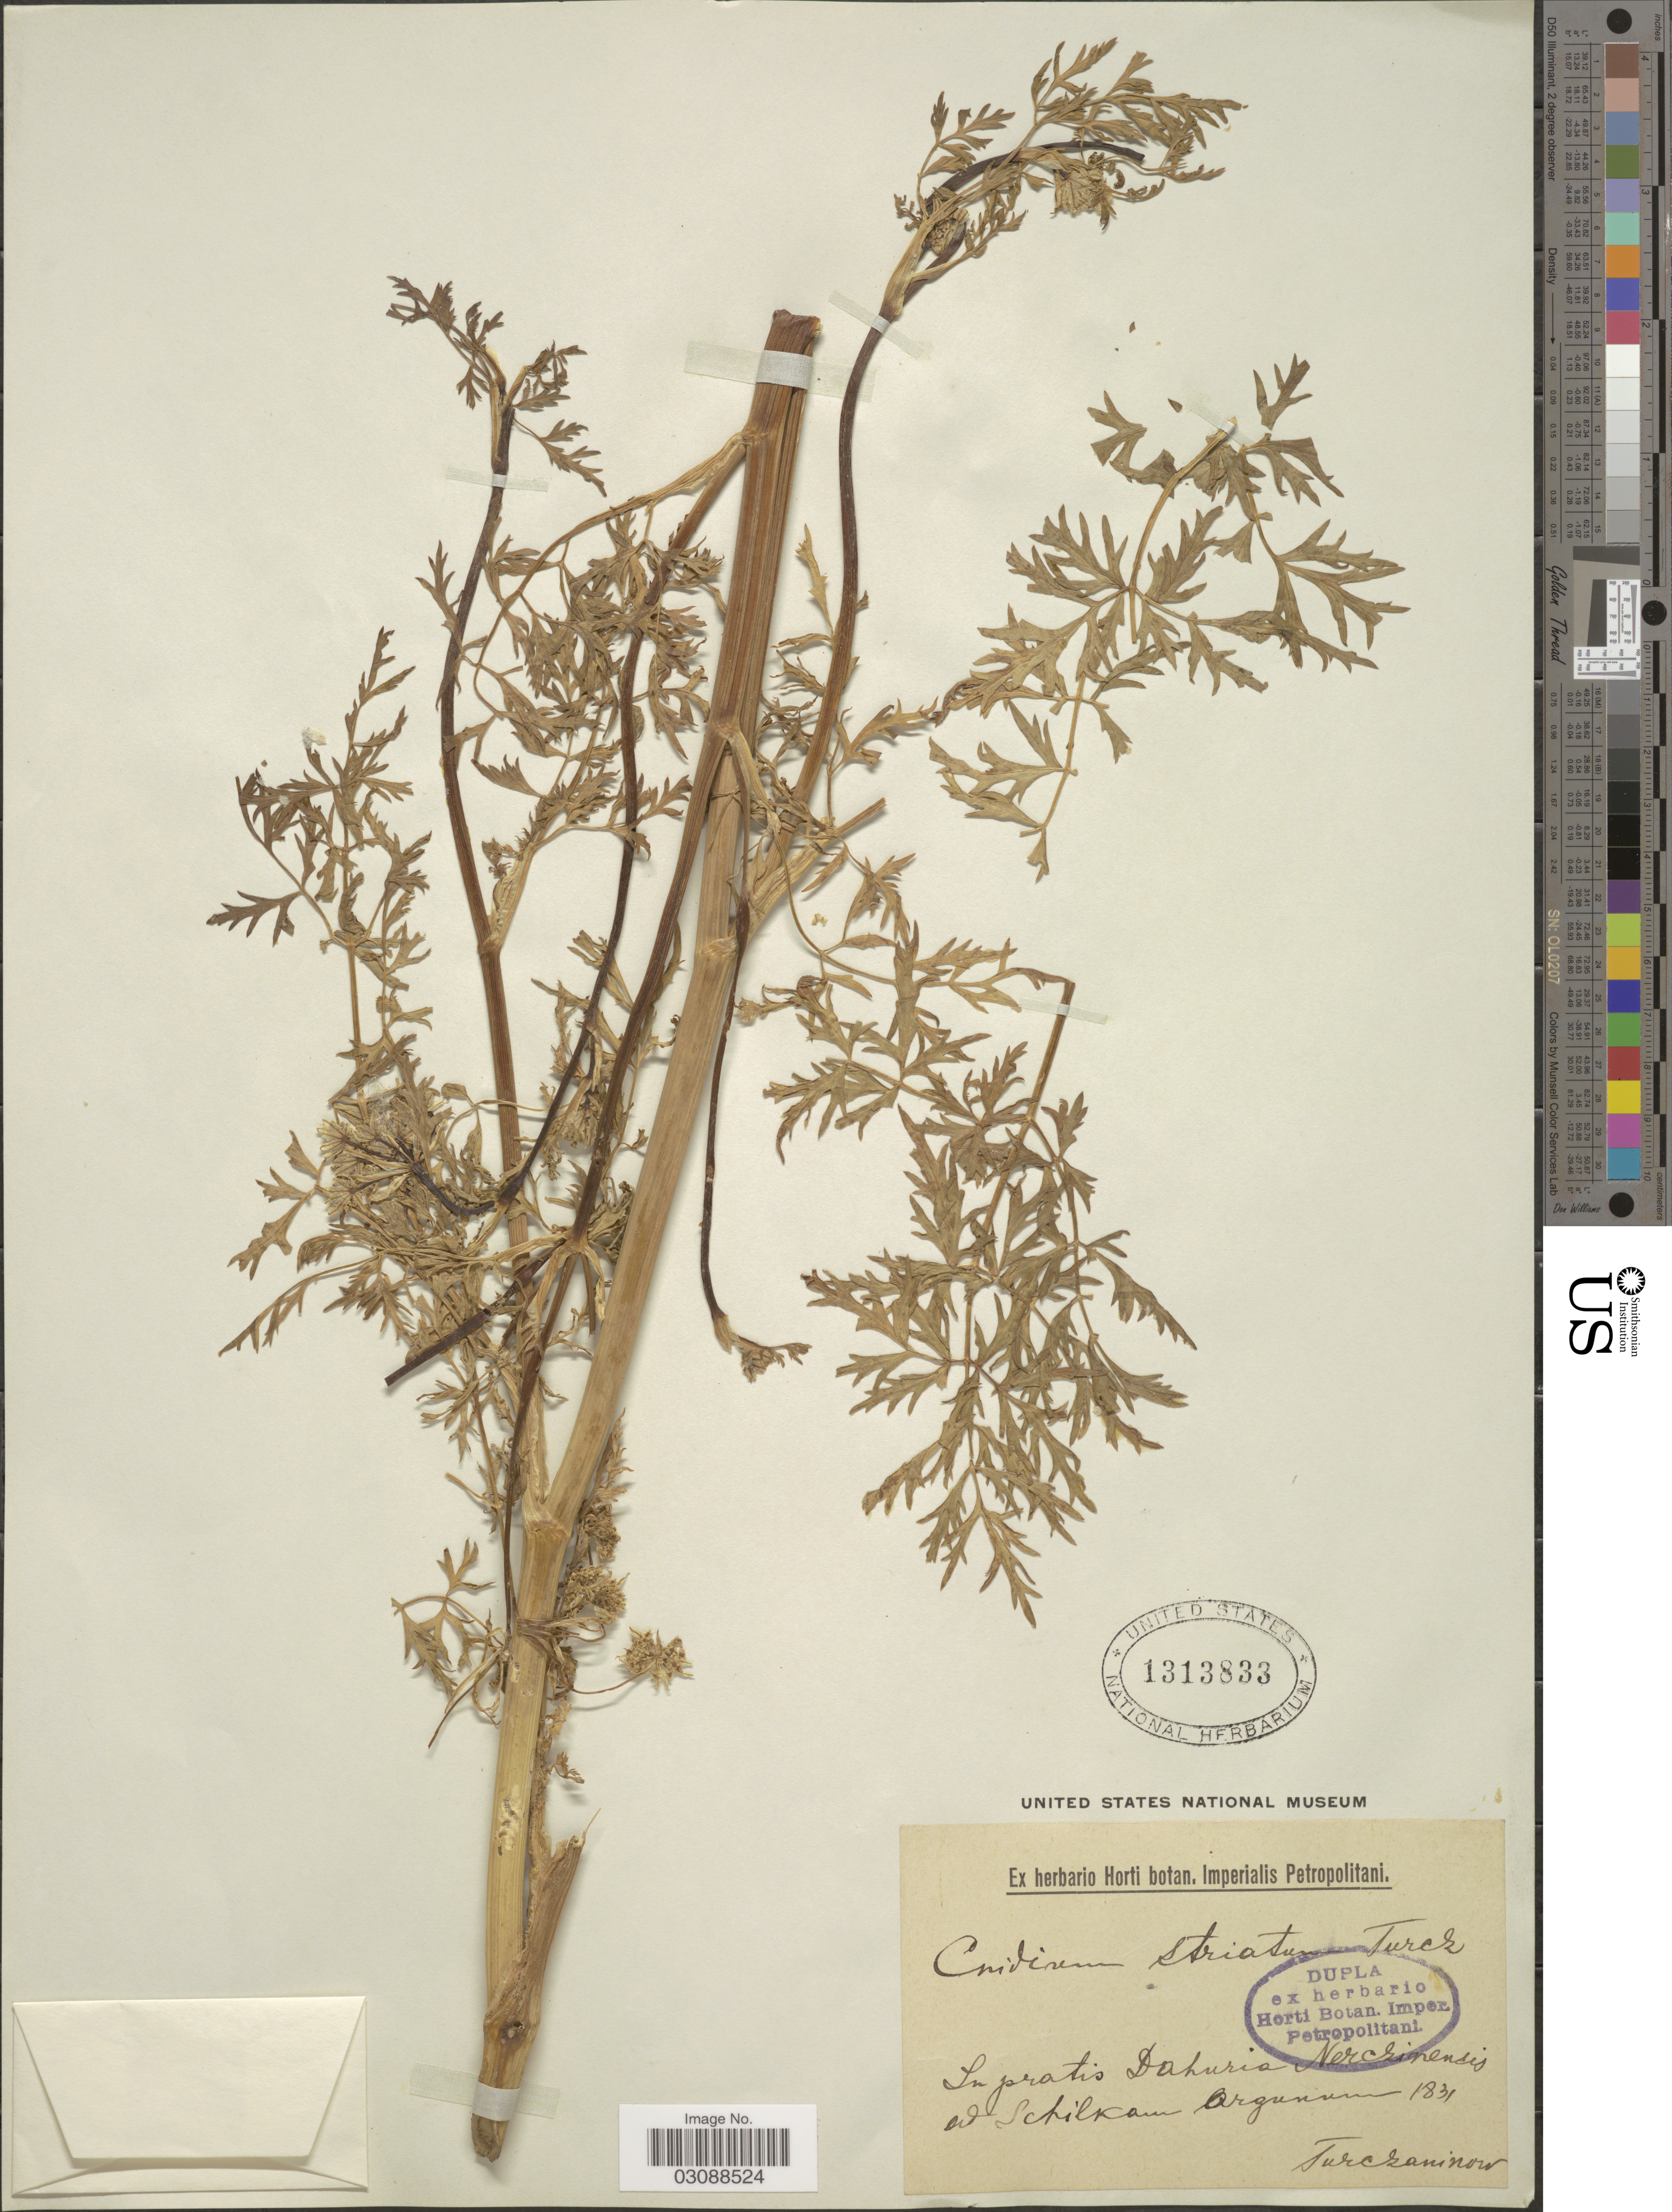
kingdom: Plantae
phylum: Tracheophyta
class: Magnoliopsida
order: Apiales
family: Apiaceae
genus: Cnidium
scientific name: Cnidium striatum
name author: Turcz. ex Fisch. & C.A. Mey.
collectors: Turczaninov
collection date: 1831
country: Russian Federation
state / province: Zabaykalsky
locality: In pratis Dahuriae Nerczinensis ad Schilkam Argunum. (Nerchinsk, Shilka, Argun)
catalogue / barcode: US 1313833